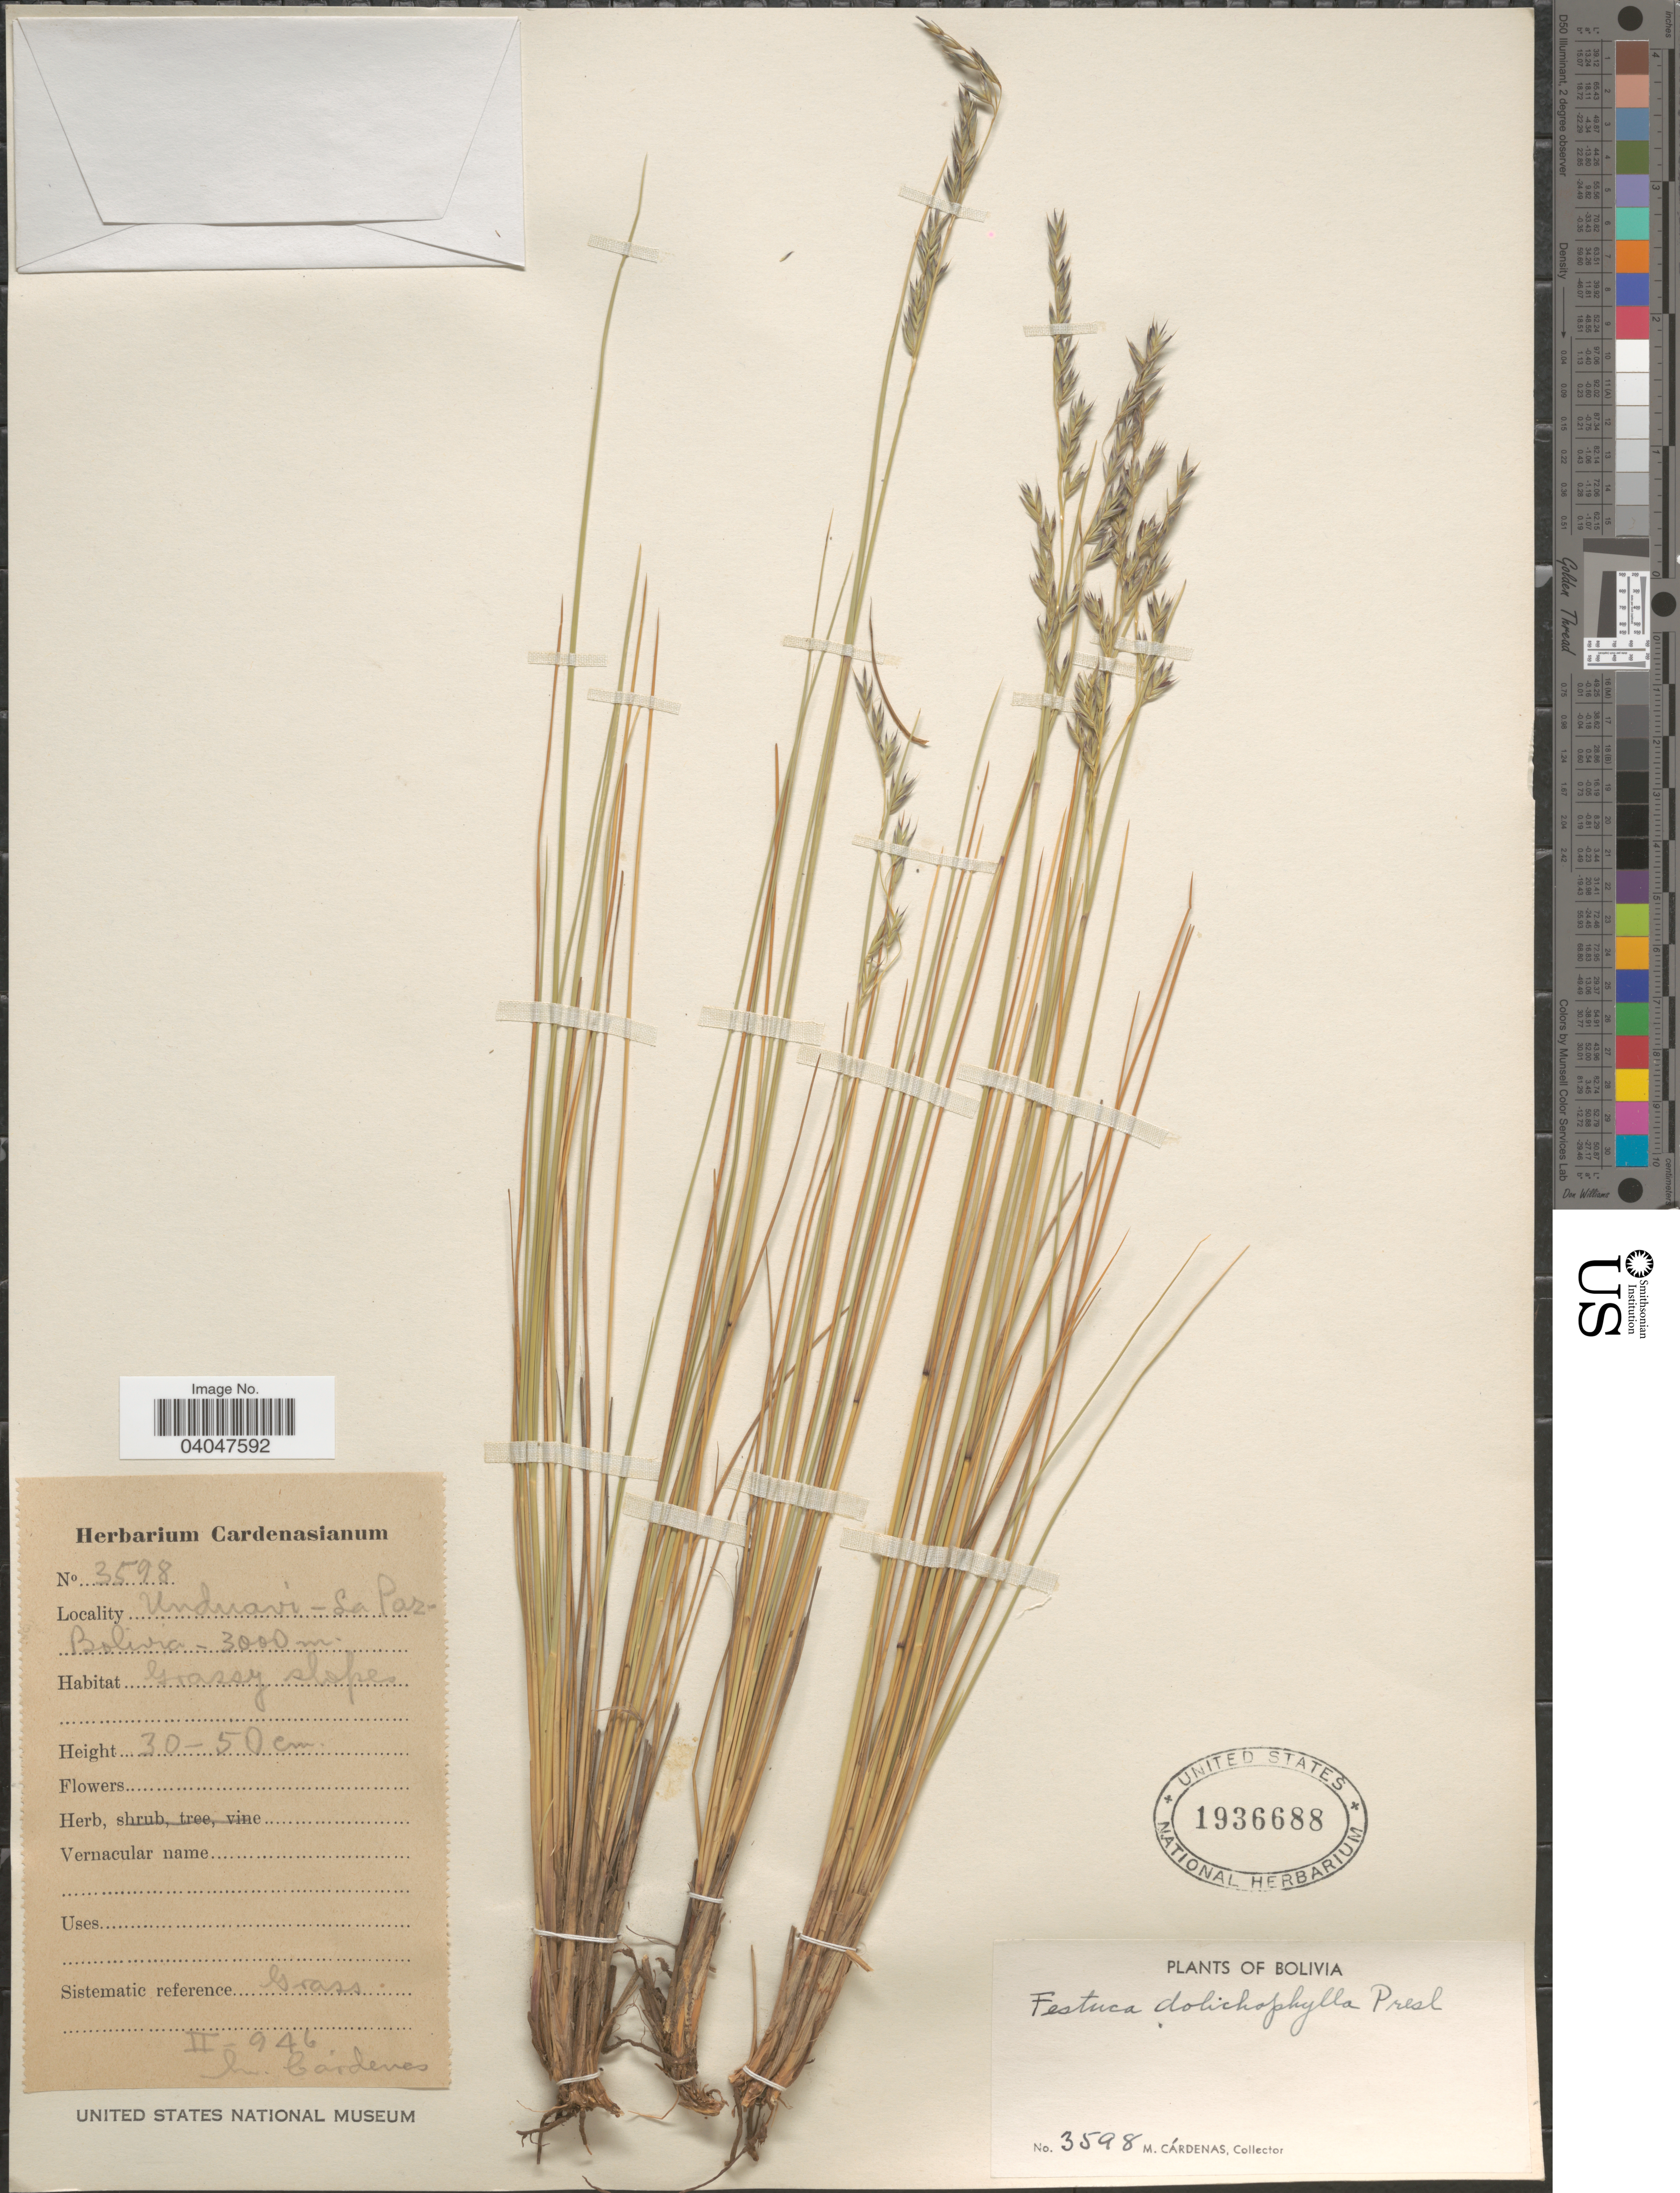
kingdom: Plantae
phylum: Tracheophyta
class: Liliopsida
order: Poales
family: Poaceae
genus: Festuca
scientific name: Festuca dolichophylla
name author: J. Presl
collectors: M. Cárdenas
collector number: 3598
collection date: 1946-02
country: Bolivia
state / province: La Paz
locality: Unduavi.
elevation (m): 3000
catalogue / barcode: US 1936688